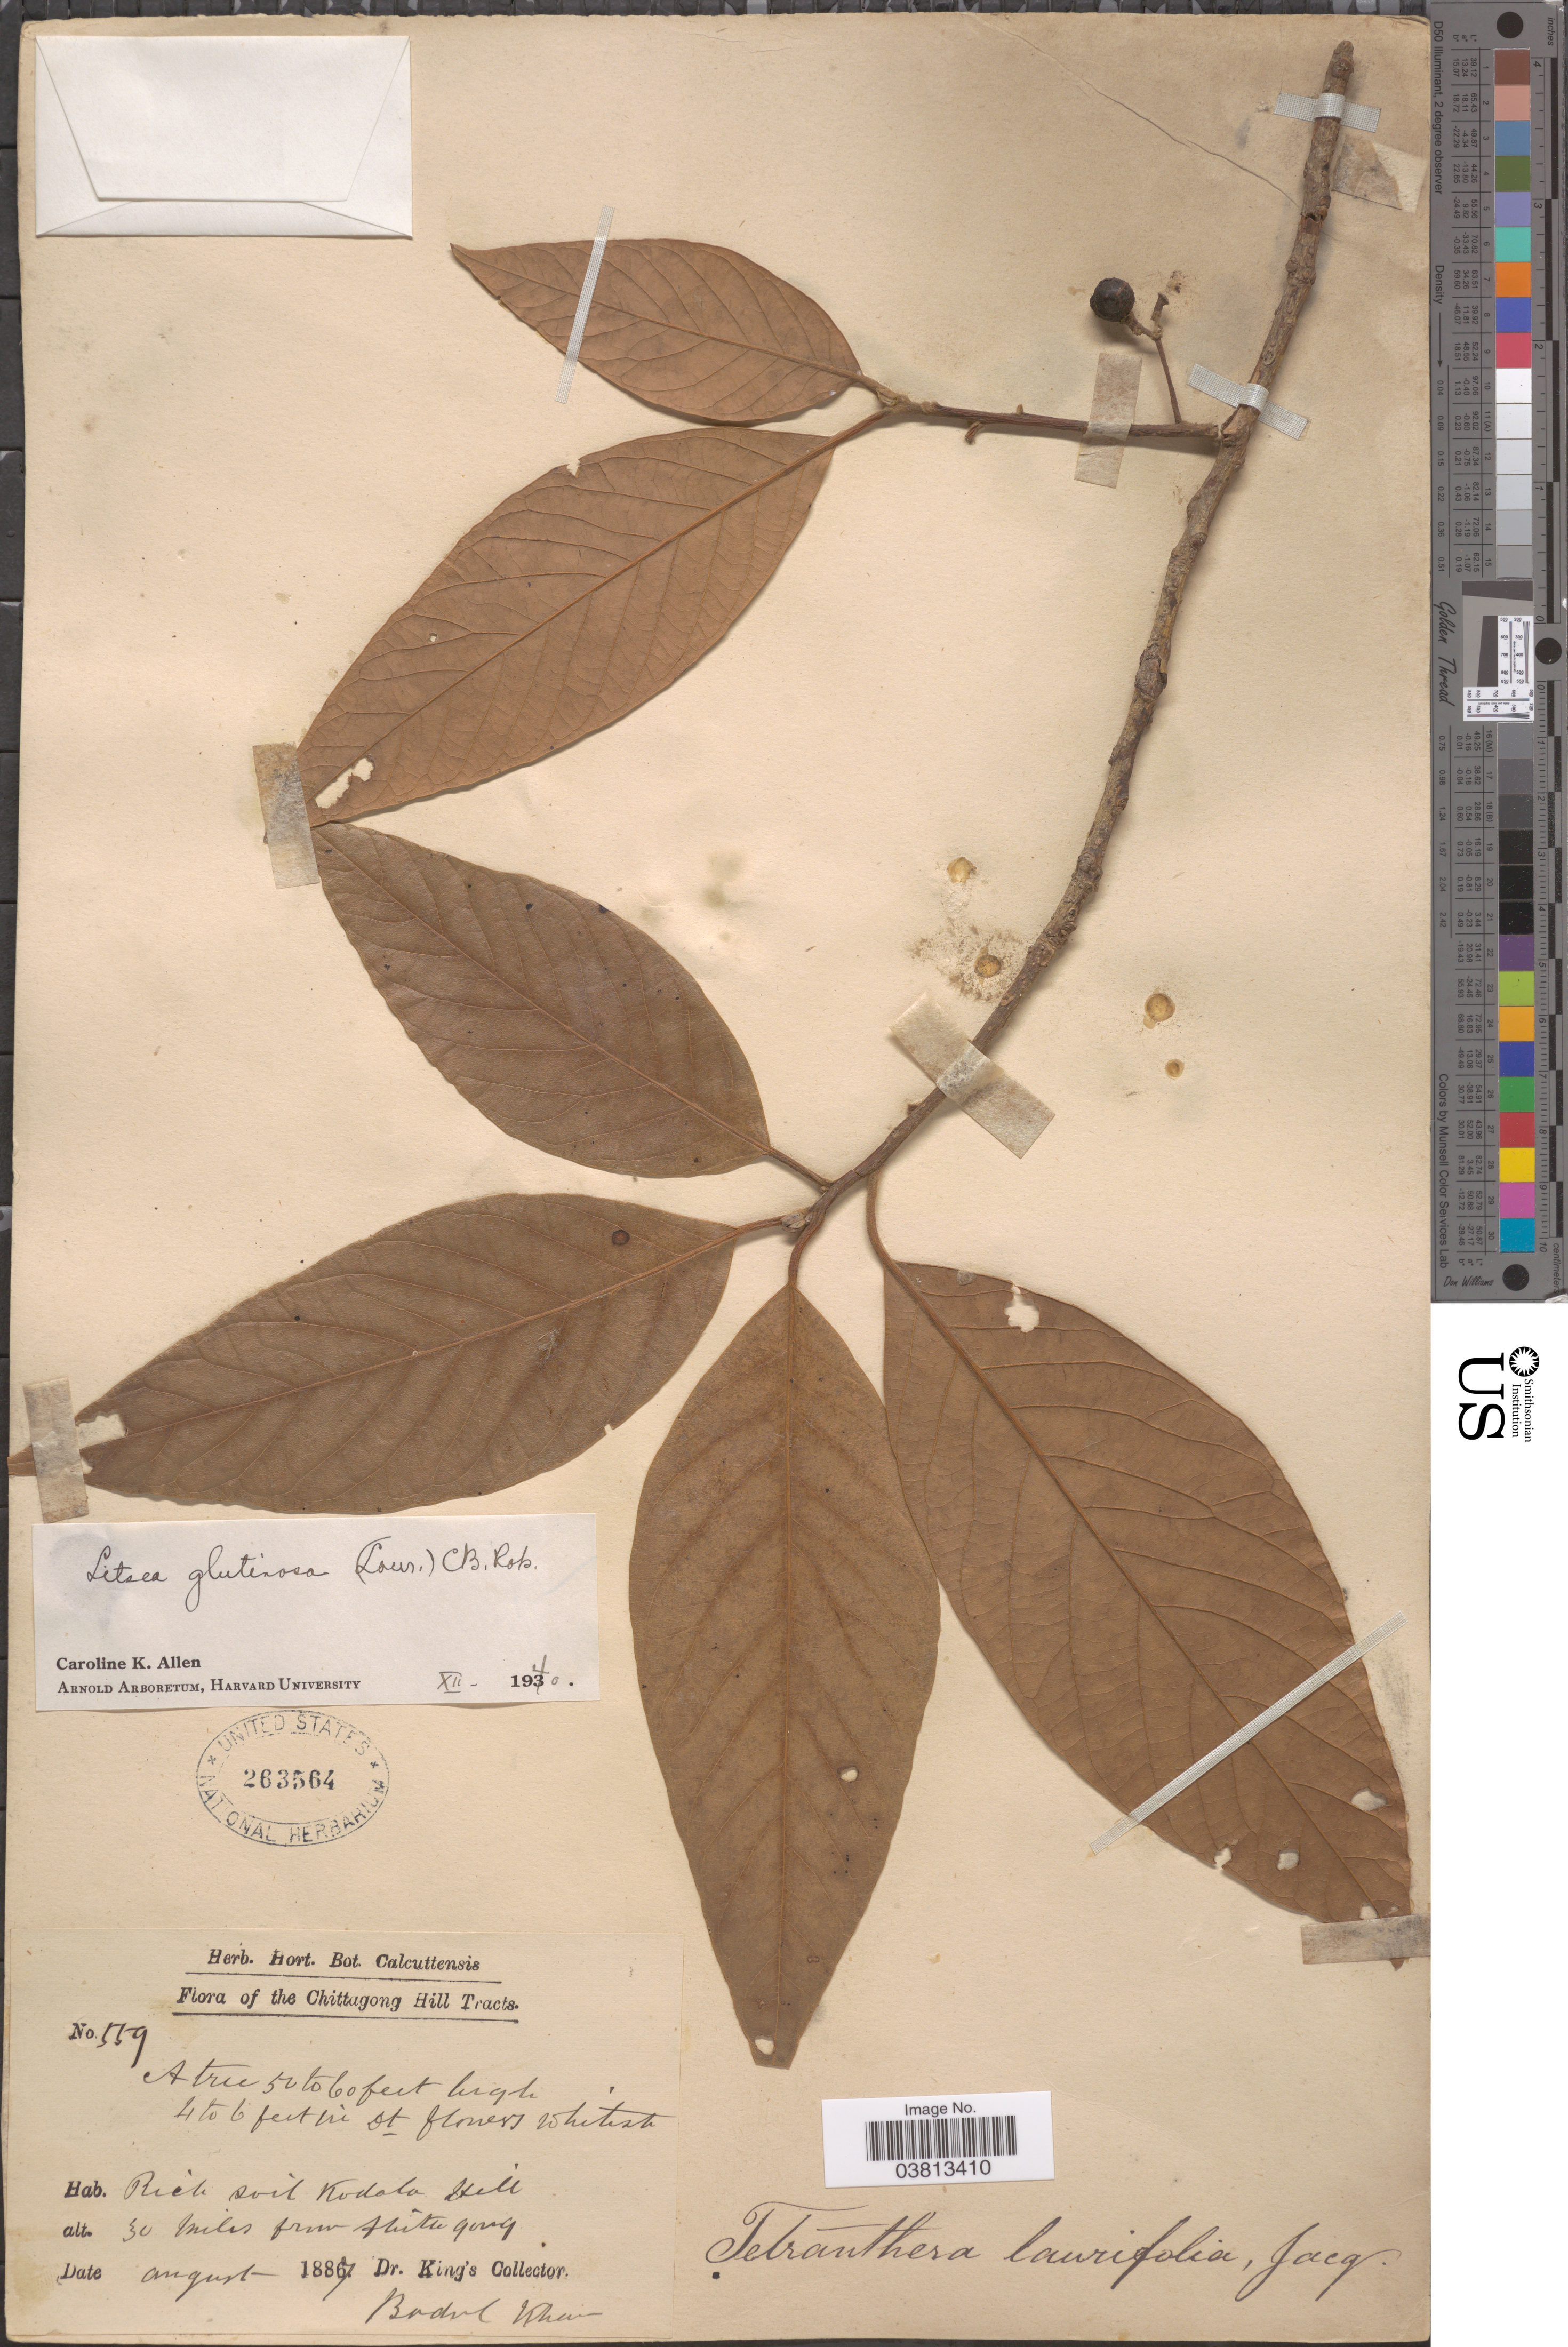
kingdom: Plantae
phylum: Tracheophyta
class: Magnoliopsida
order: Laurales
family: Lauraceae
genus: Litsea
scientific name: Litsea glutinosa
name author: (Lour.) C.B. Rob.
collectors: Dr. King's collector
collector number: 559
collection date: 1887-08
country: Bangladesh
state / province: Chittagong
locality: Chittagong Hill Tracts. Rich soil Kodala Hill 30 miles from Hutte [interpreted] gong.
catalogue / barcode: US 263564